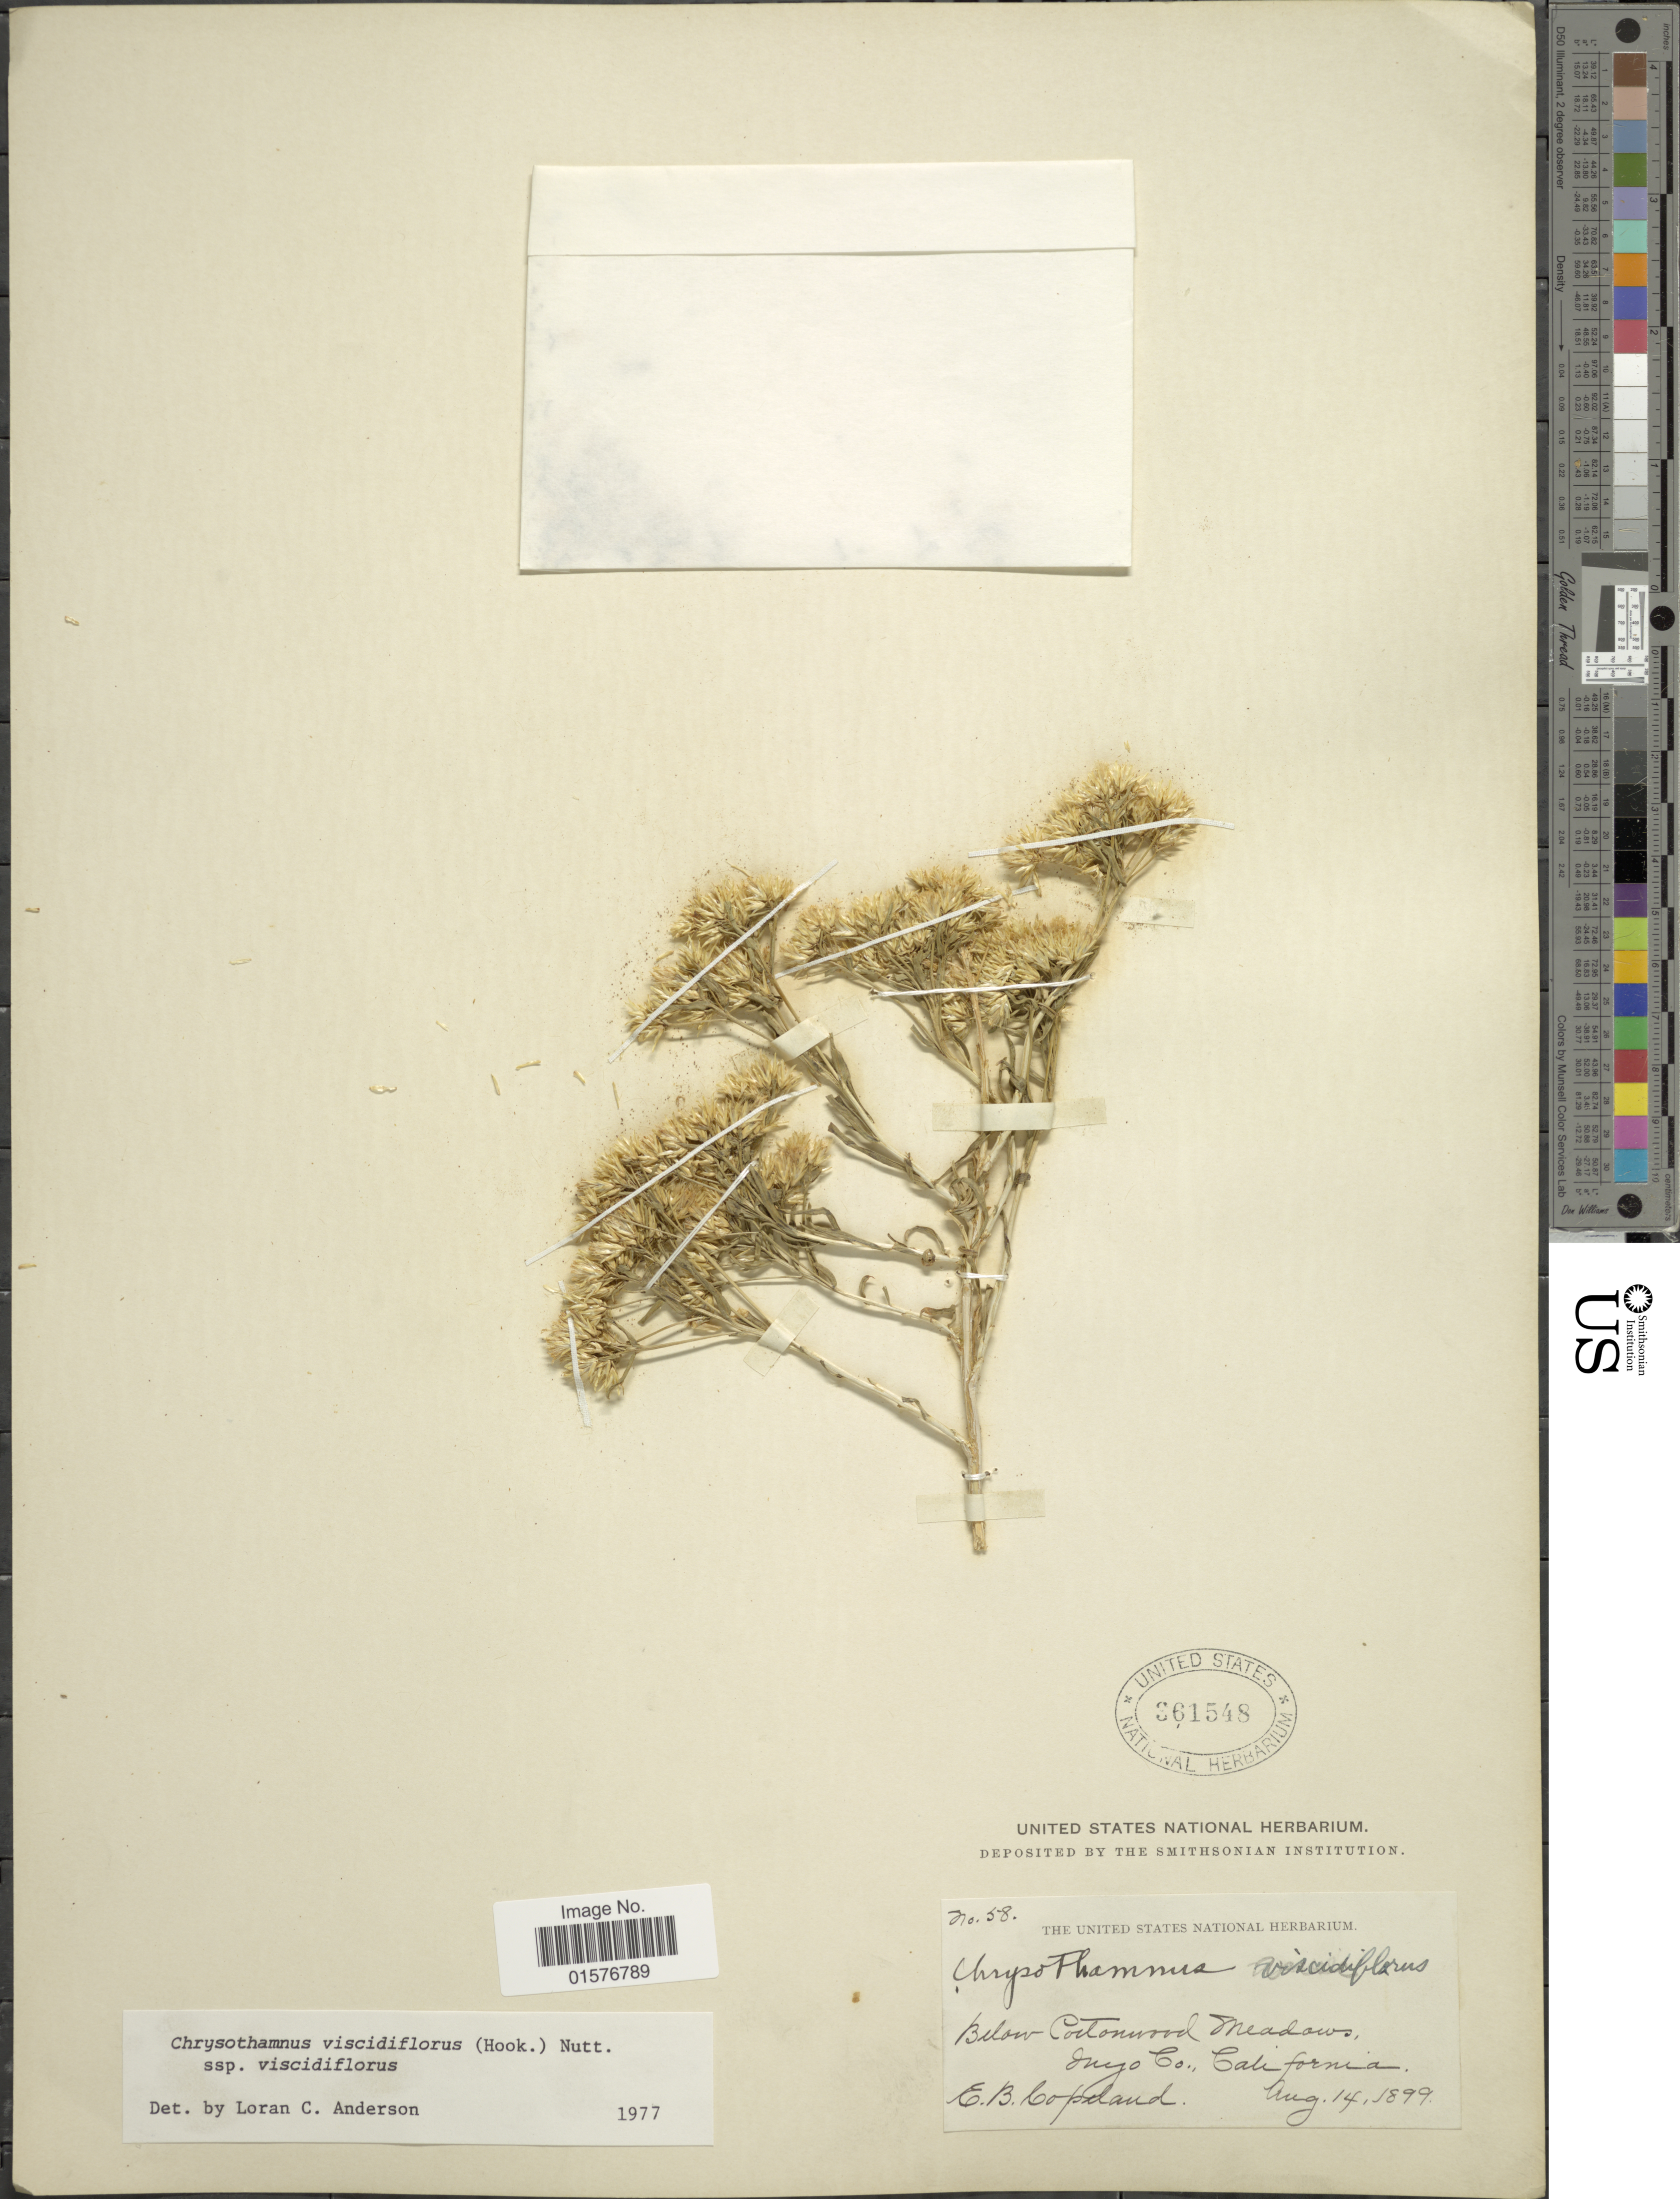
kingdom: Plantae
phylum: Tracheophyta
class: Magnoliopsida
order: Asterales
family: Asteraceae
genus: Chrysothamnus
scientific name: Chrysothamnus viscidiflorus subsp. viscidiflorus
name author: (Hook.) Nutt.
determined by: Urbatsch, Lowell E., Curator (LSU), Louisiana State University (UNITED STATES)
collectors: E. B. Copeland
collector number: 58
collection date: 1899-08-14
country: United States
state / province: California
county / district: Inyo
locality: Below Cortonuwood Meadows, Inyo Co., California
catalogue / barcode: US 361548